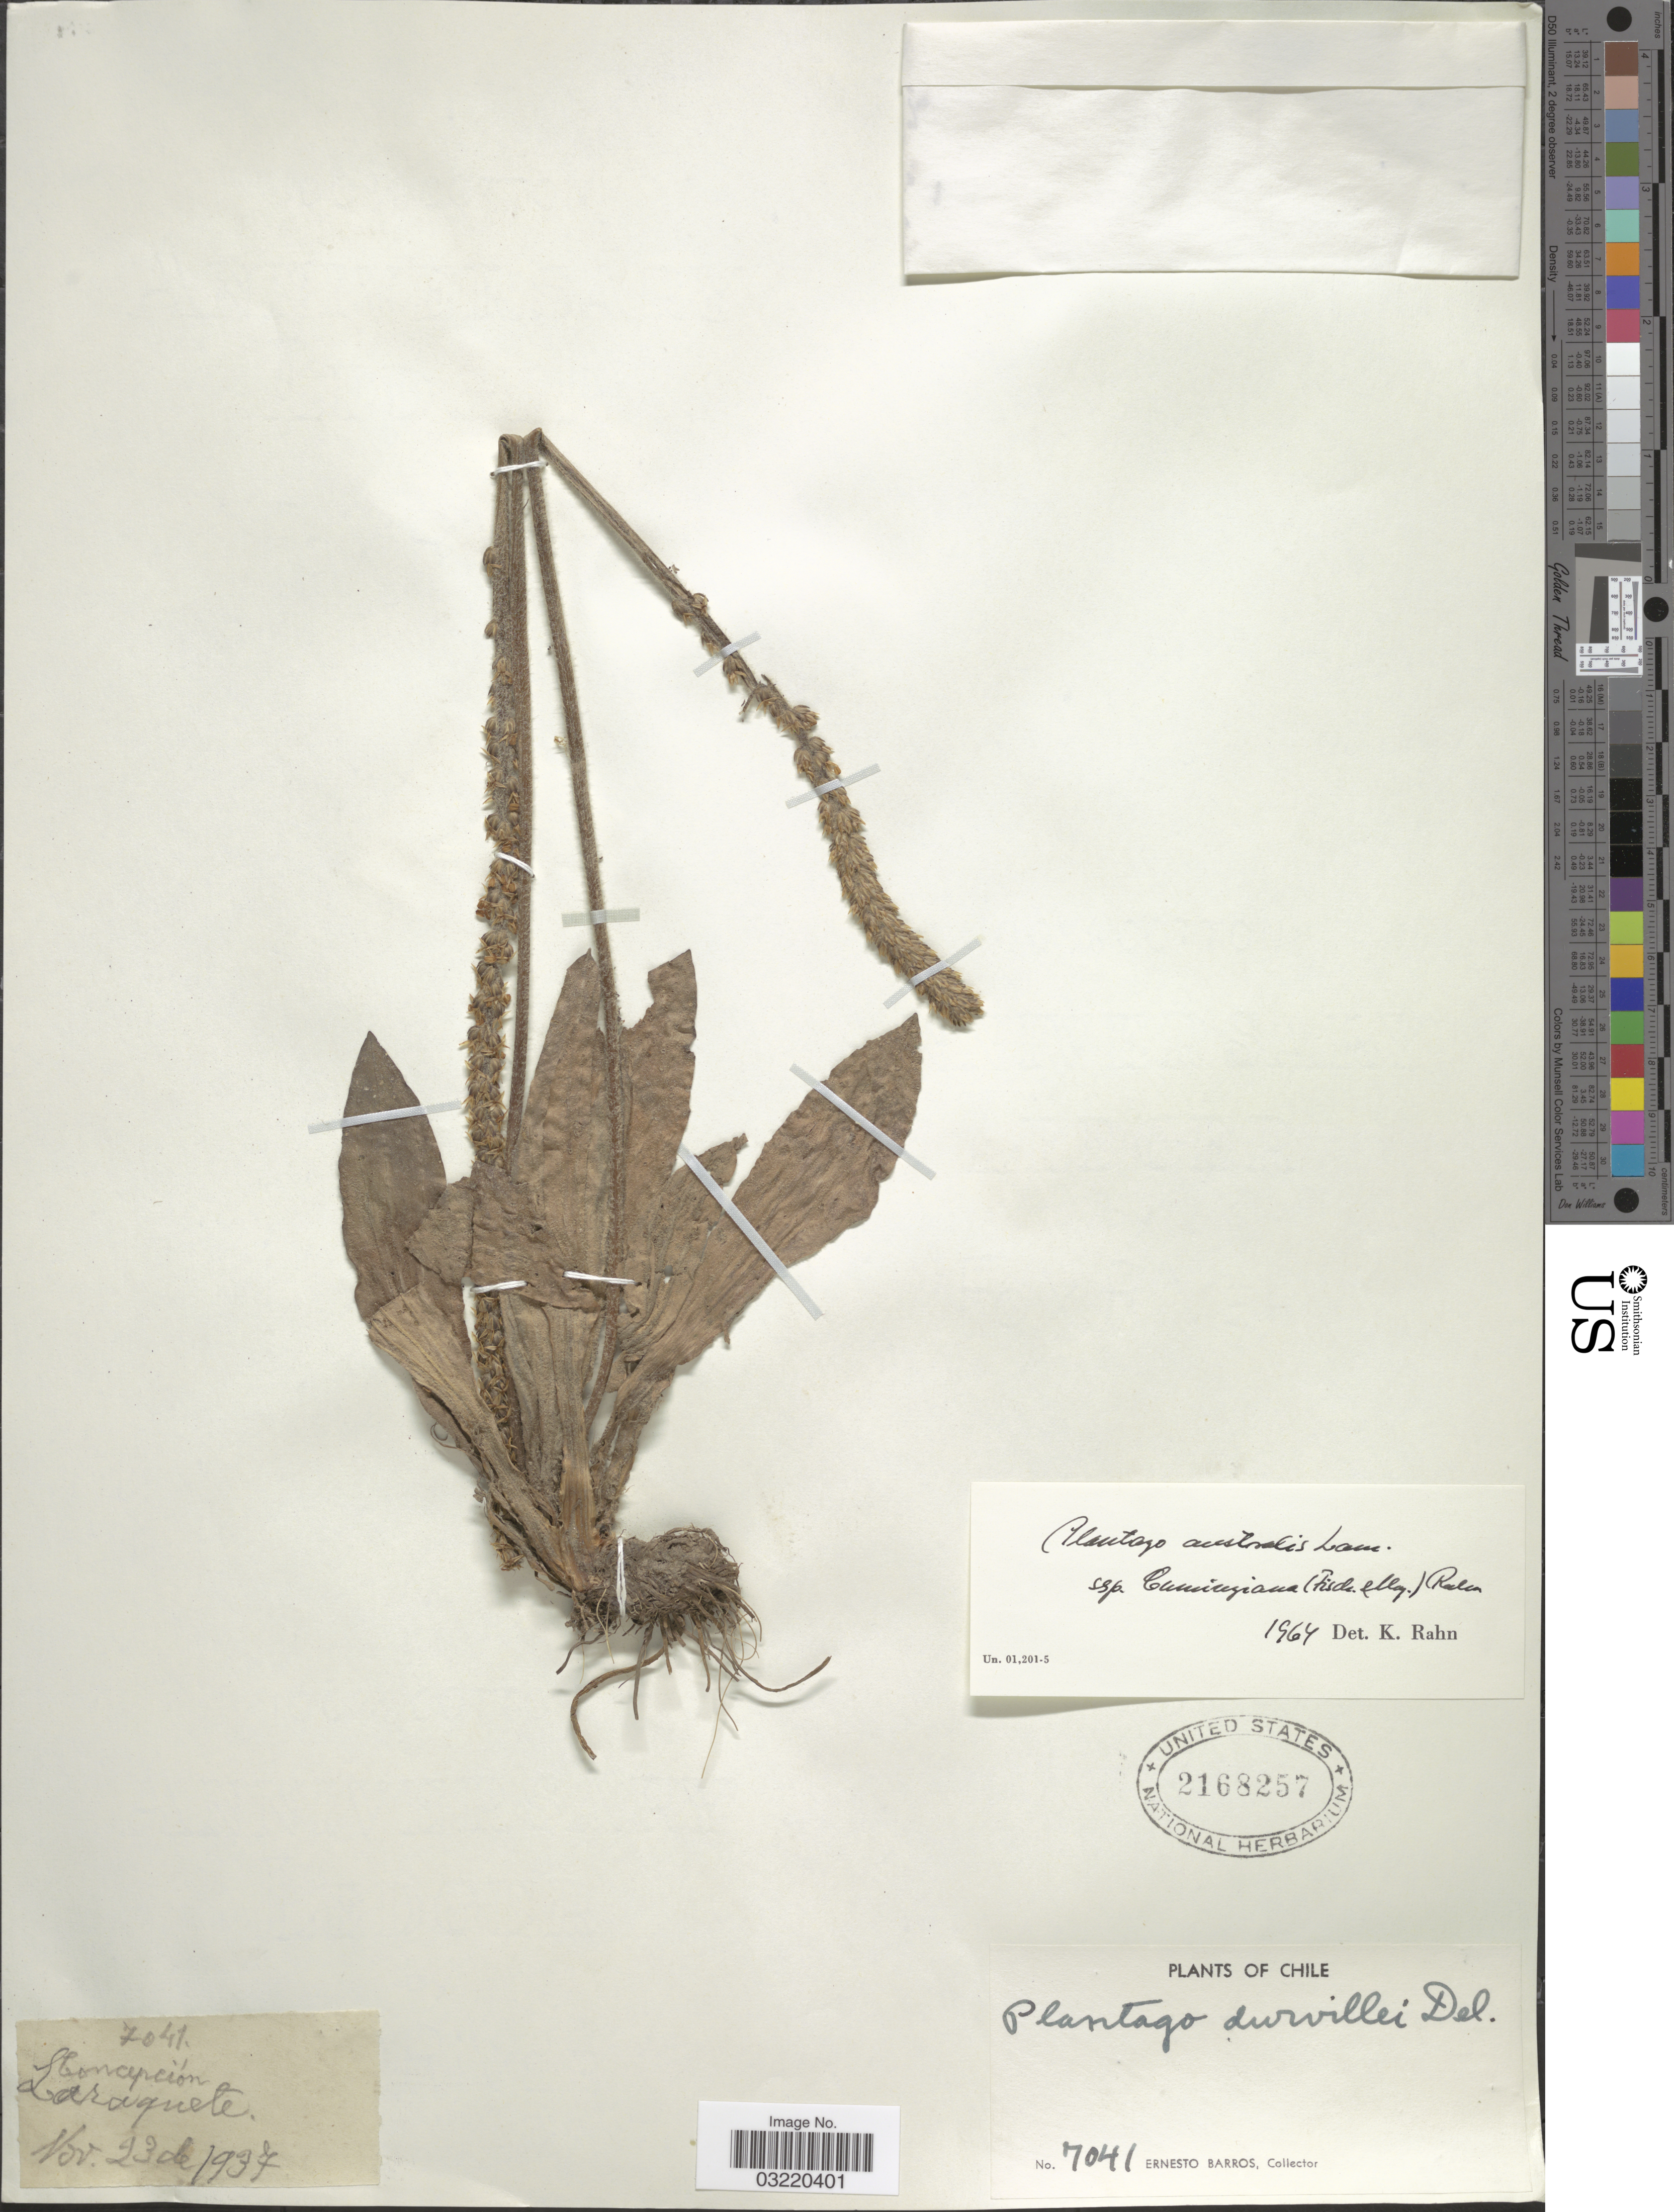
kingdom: Plantae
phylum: Tracheophyta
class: Magnoliopsida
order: Lamiales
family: Plantaginaceae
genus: Plantago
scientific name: Plantago australis subsp. cumingiana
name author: (Fisch. & C.A. Mey.) Rahn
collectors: E. Barros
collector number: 7041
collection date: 1937-11-23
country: Chile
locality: Concepción. Laraquete.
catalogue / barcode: US 2168257